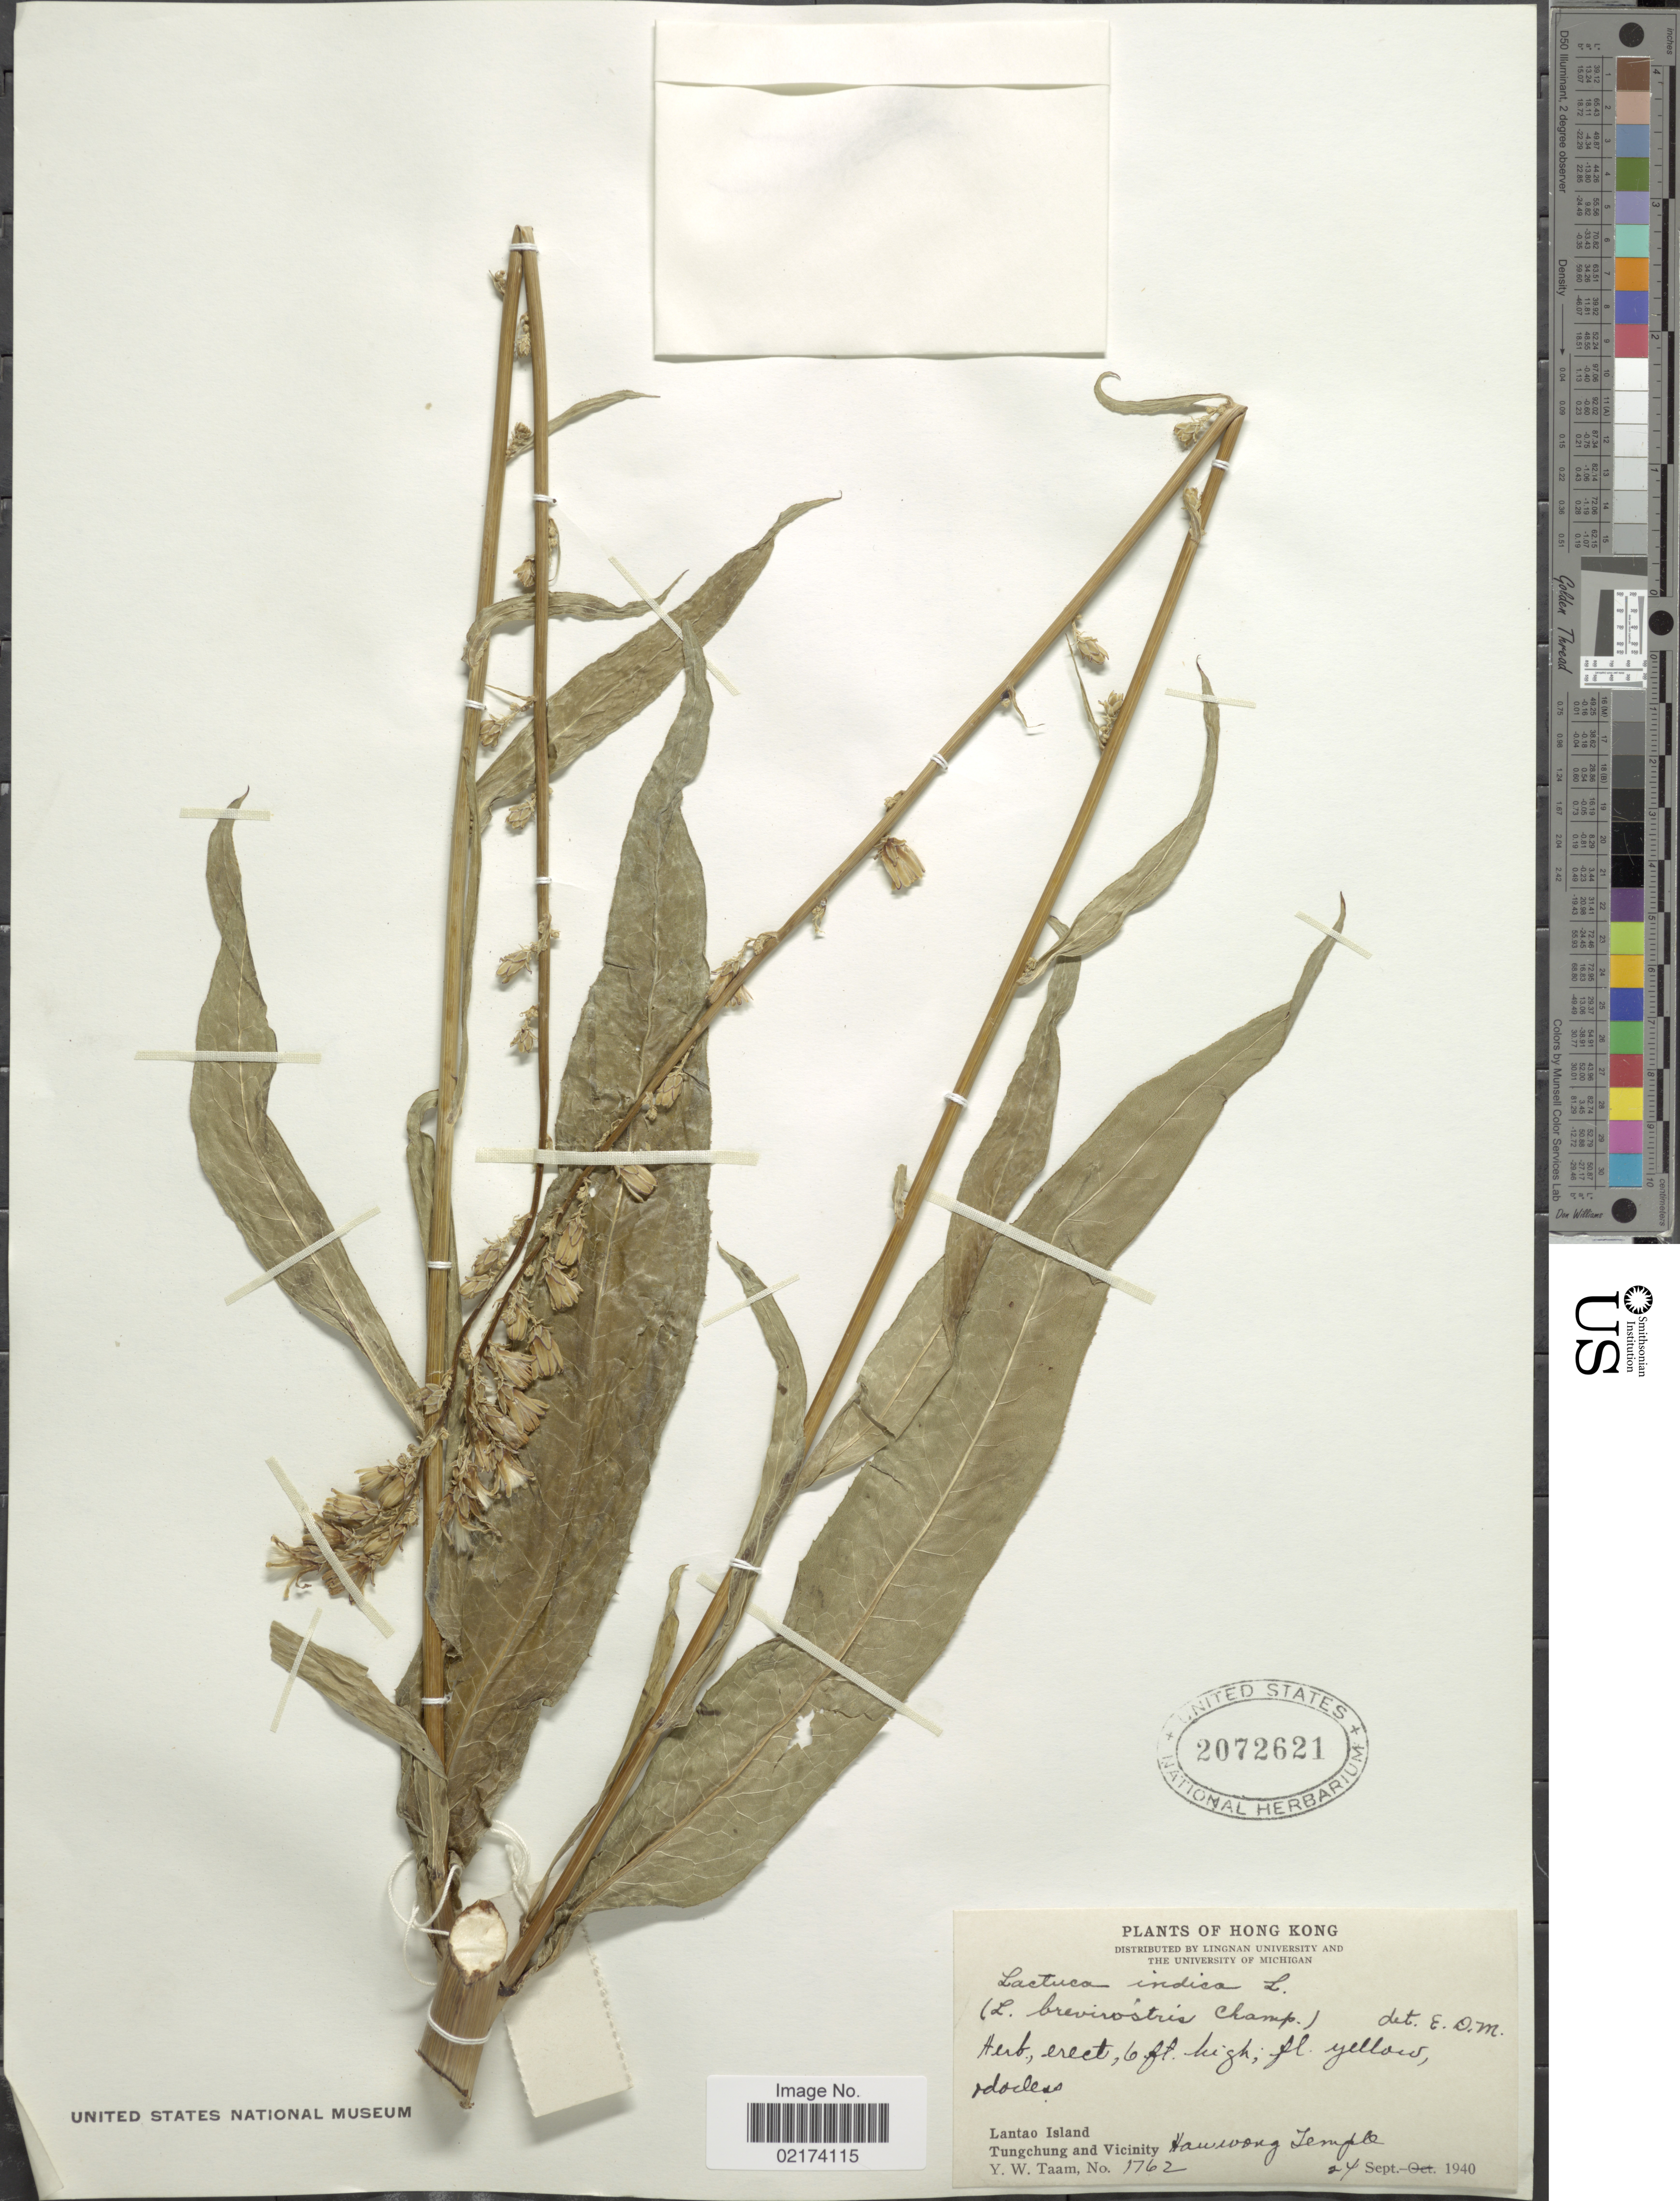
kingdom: Plantae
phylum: Tracheophyta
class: Magnoliopsida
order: Asterales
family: Asteraceae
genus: Lactuca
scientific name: Lactuca indica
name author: L.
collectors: Y. W. Taam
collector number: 1762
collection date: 1940-09-24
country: China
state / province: Hong Kong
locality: Lantao Island, Tungchung and Vicinity, Hawmong [interpreted] Temple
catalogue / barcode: US 2072621